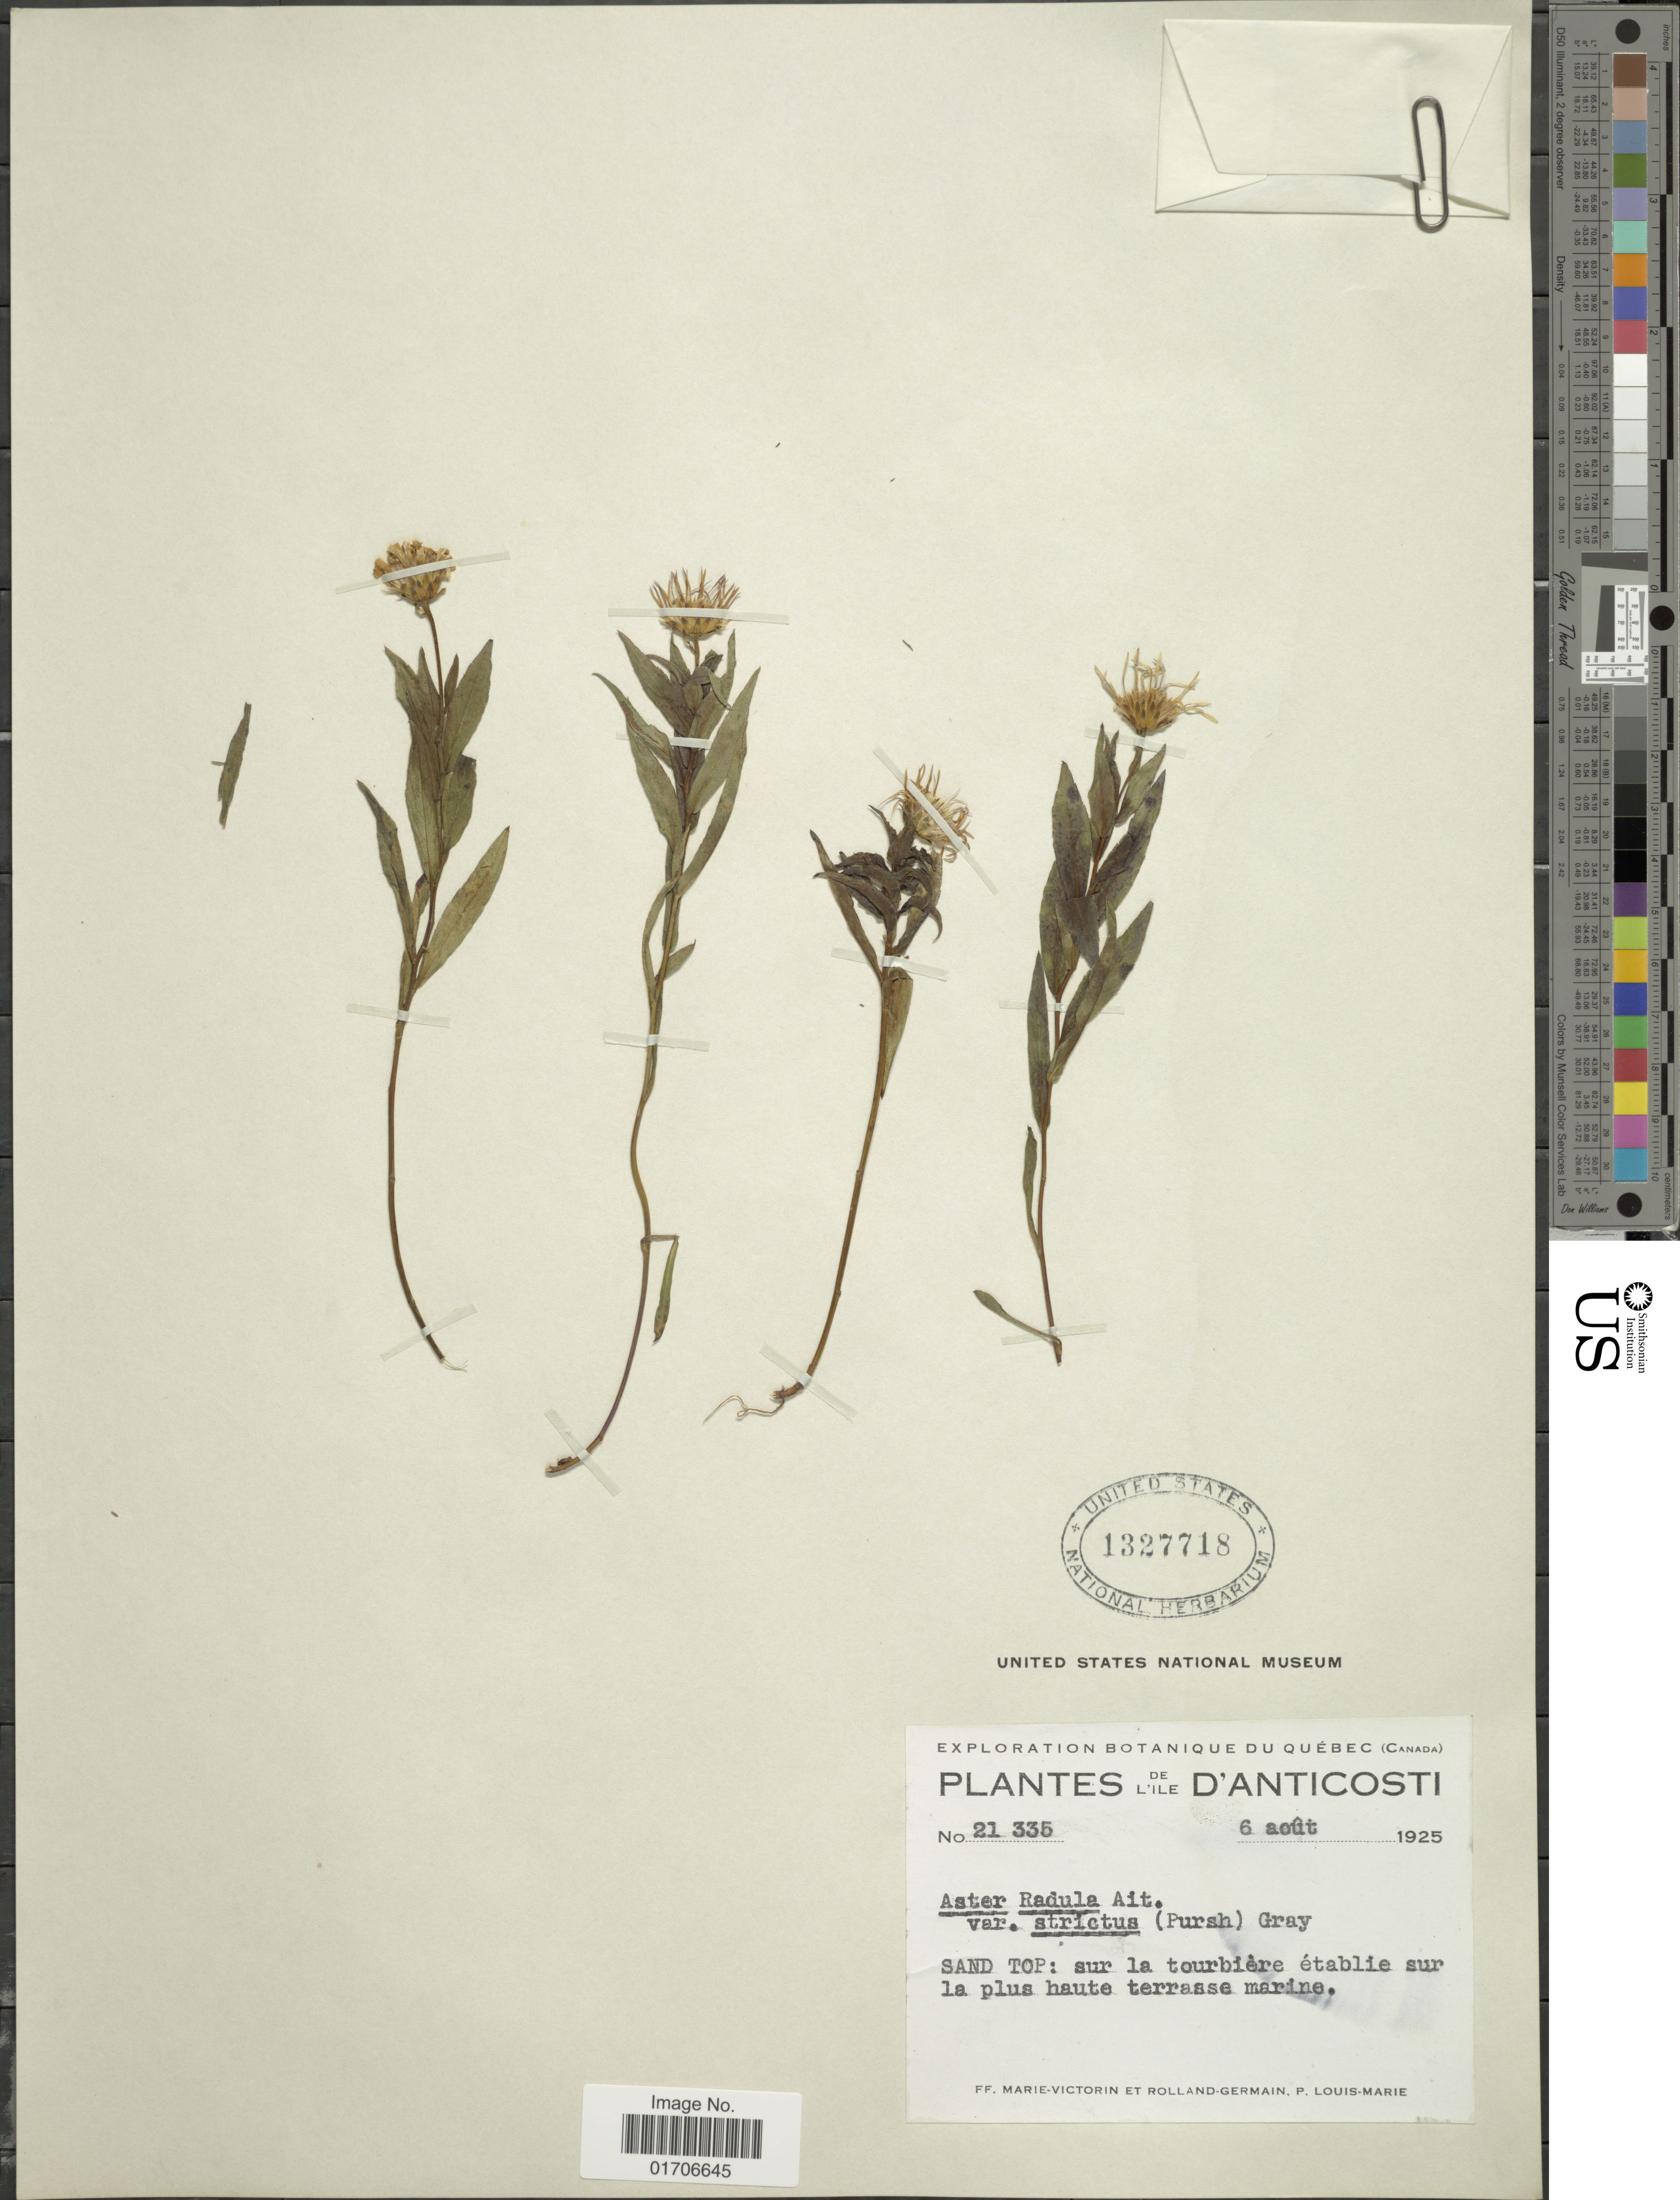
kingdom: Plantae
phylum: Tracheophyta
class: Magnoliopsida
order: Asterales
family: Asteraceae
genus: Aster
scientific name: Aster radula var. strictus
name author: A. Gray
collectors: F. Marie-Victorin, Rolland-Germain & L.-M. LaLonde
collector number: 21335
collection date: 1925-08-06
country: Canada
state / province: Quebec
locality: Québec (Canada). L'Ile d'Anticosti. Sand Top: sur la tourbière établie sur la plus haute terrasse marine.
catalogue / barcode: US 1327718